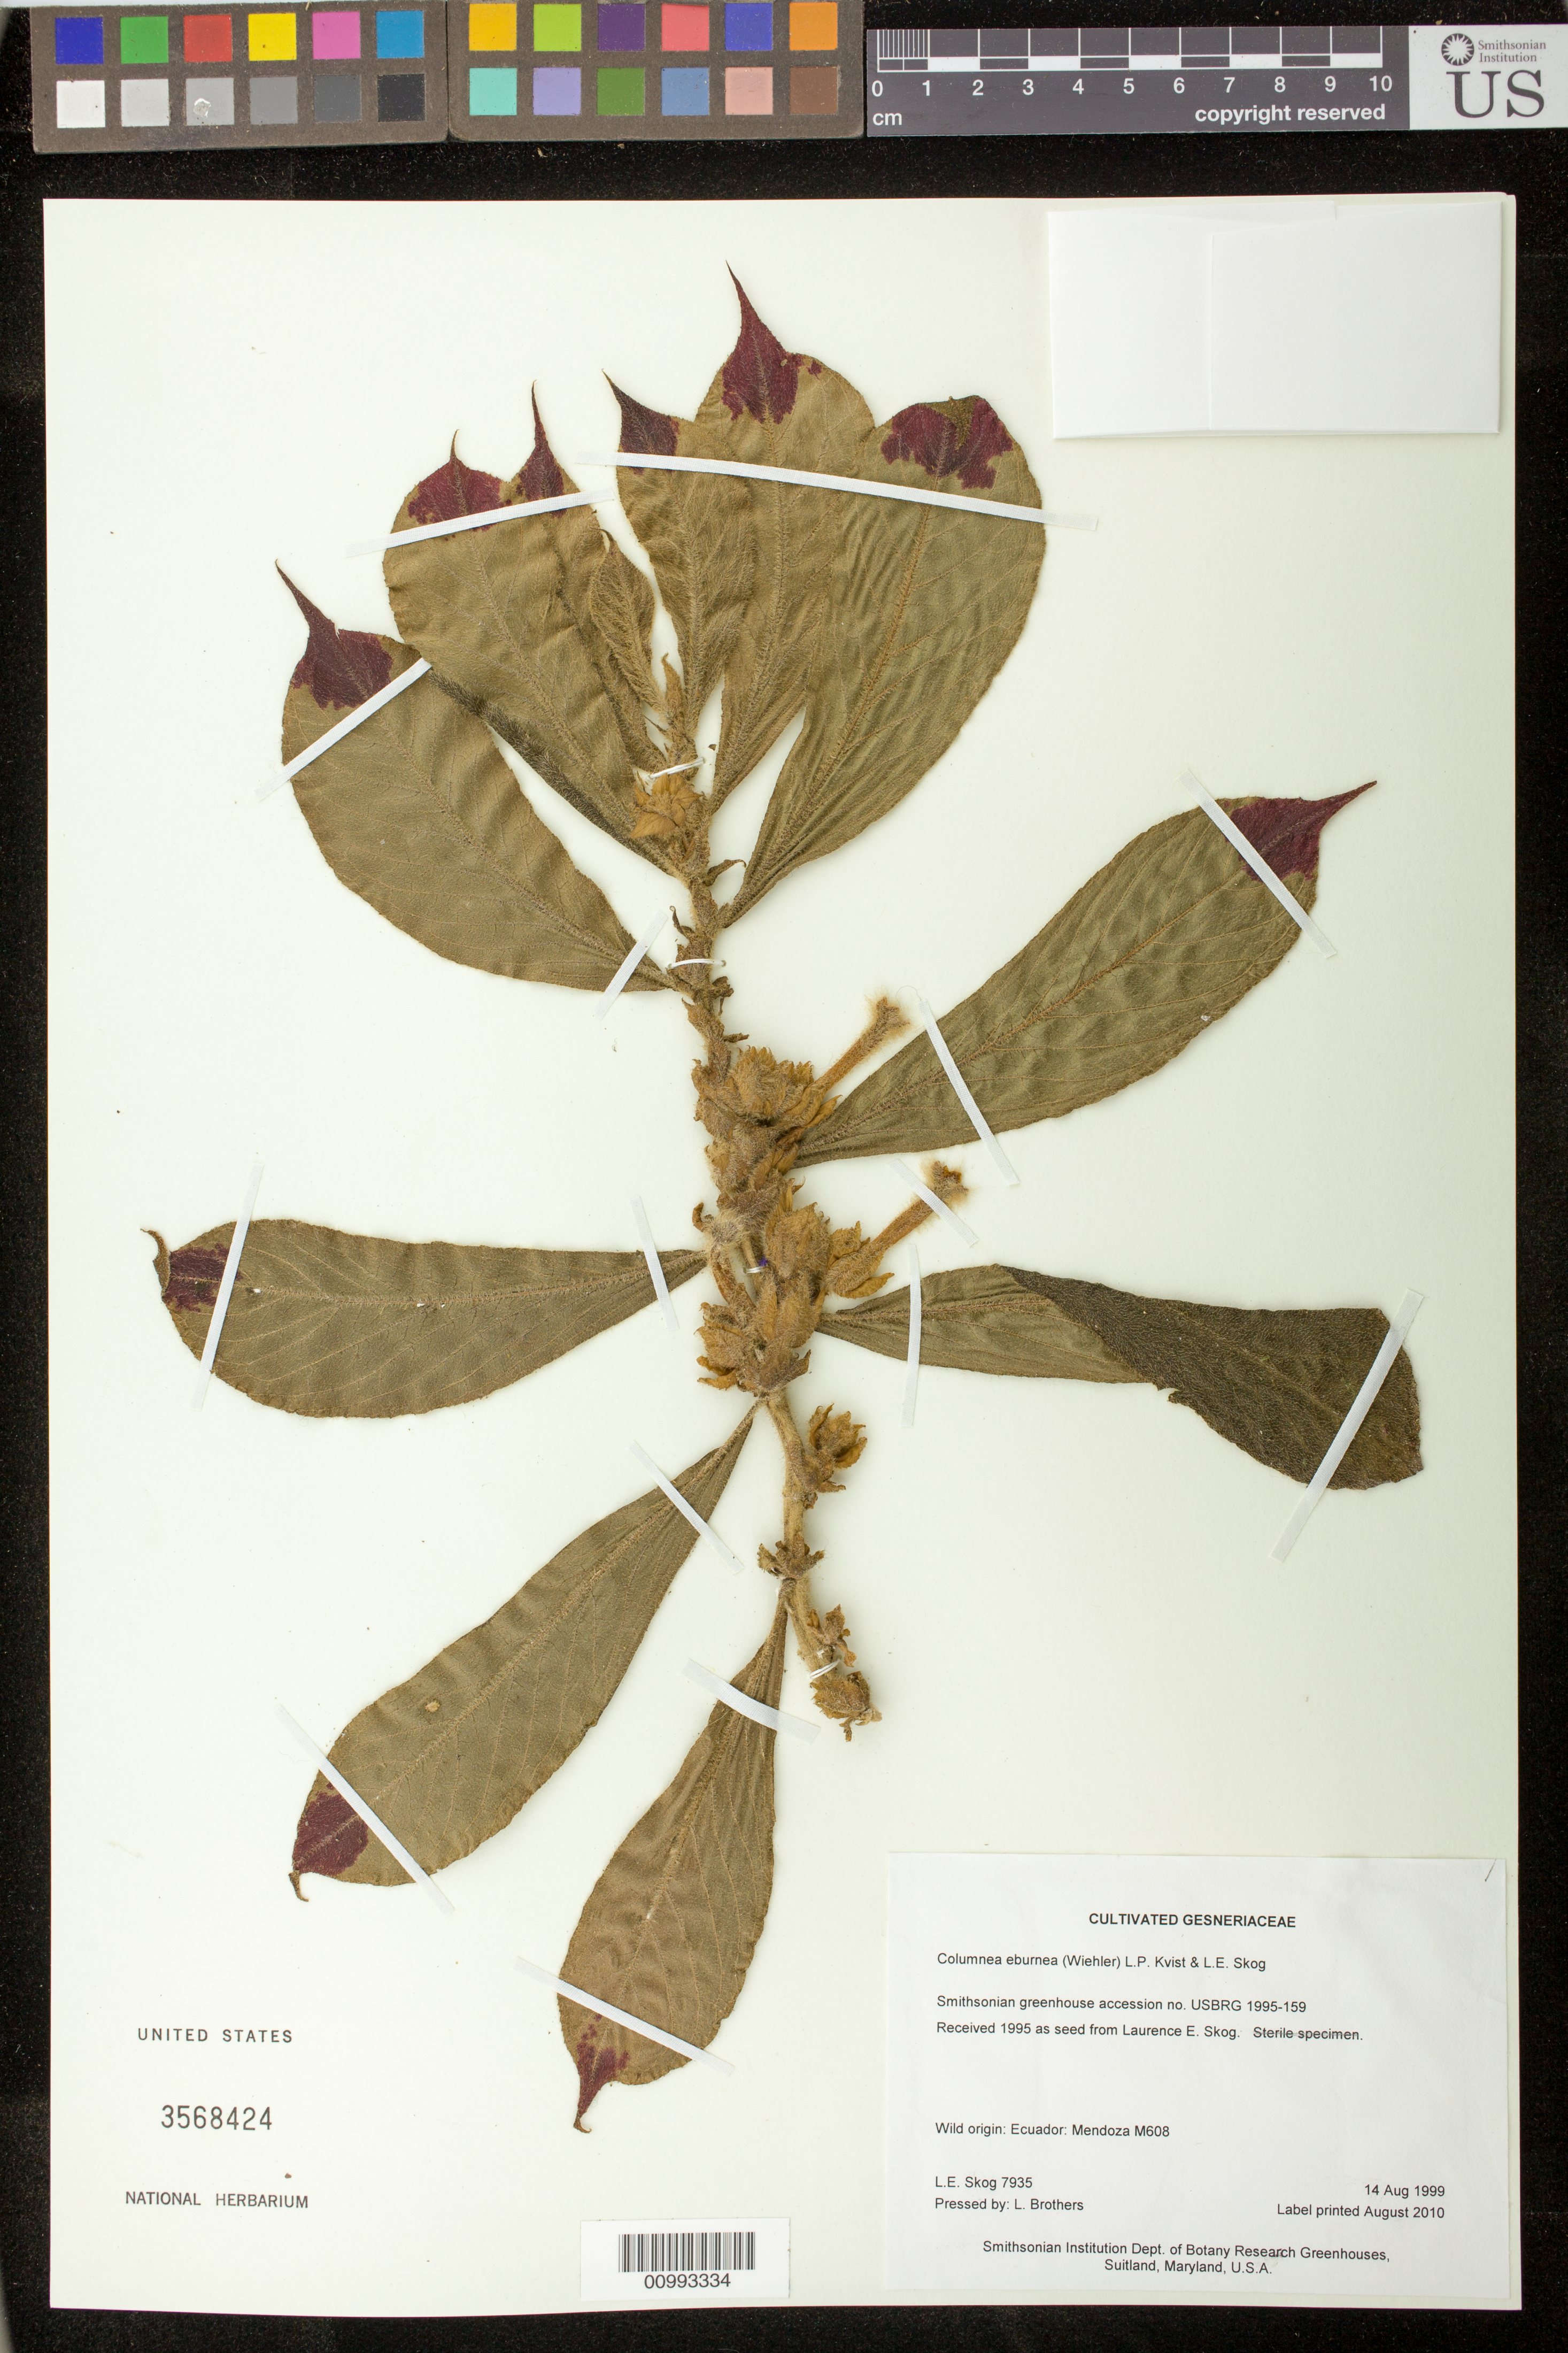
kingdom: Plantae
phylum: Tracheophyta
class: Magnoliopsida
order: Lamiales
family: Gesneriaceae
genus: Columnea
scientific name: Columnea schimpffii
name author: Mansf.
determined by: Skog, Laurence E.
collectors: L. E. Skog & L. Brothers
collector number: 7935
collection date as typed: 14 Aug 1999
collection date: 1999-08-14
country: Ecuador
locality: Smithsonian Institution Dept. of Botany Research Greenhouses, Suitland, Maryland, U.S.A.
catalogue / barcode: US 3568424